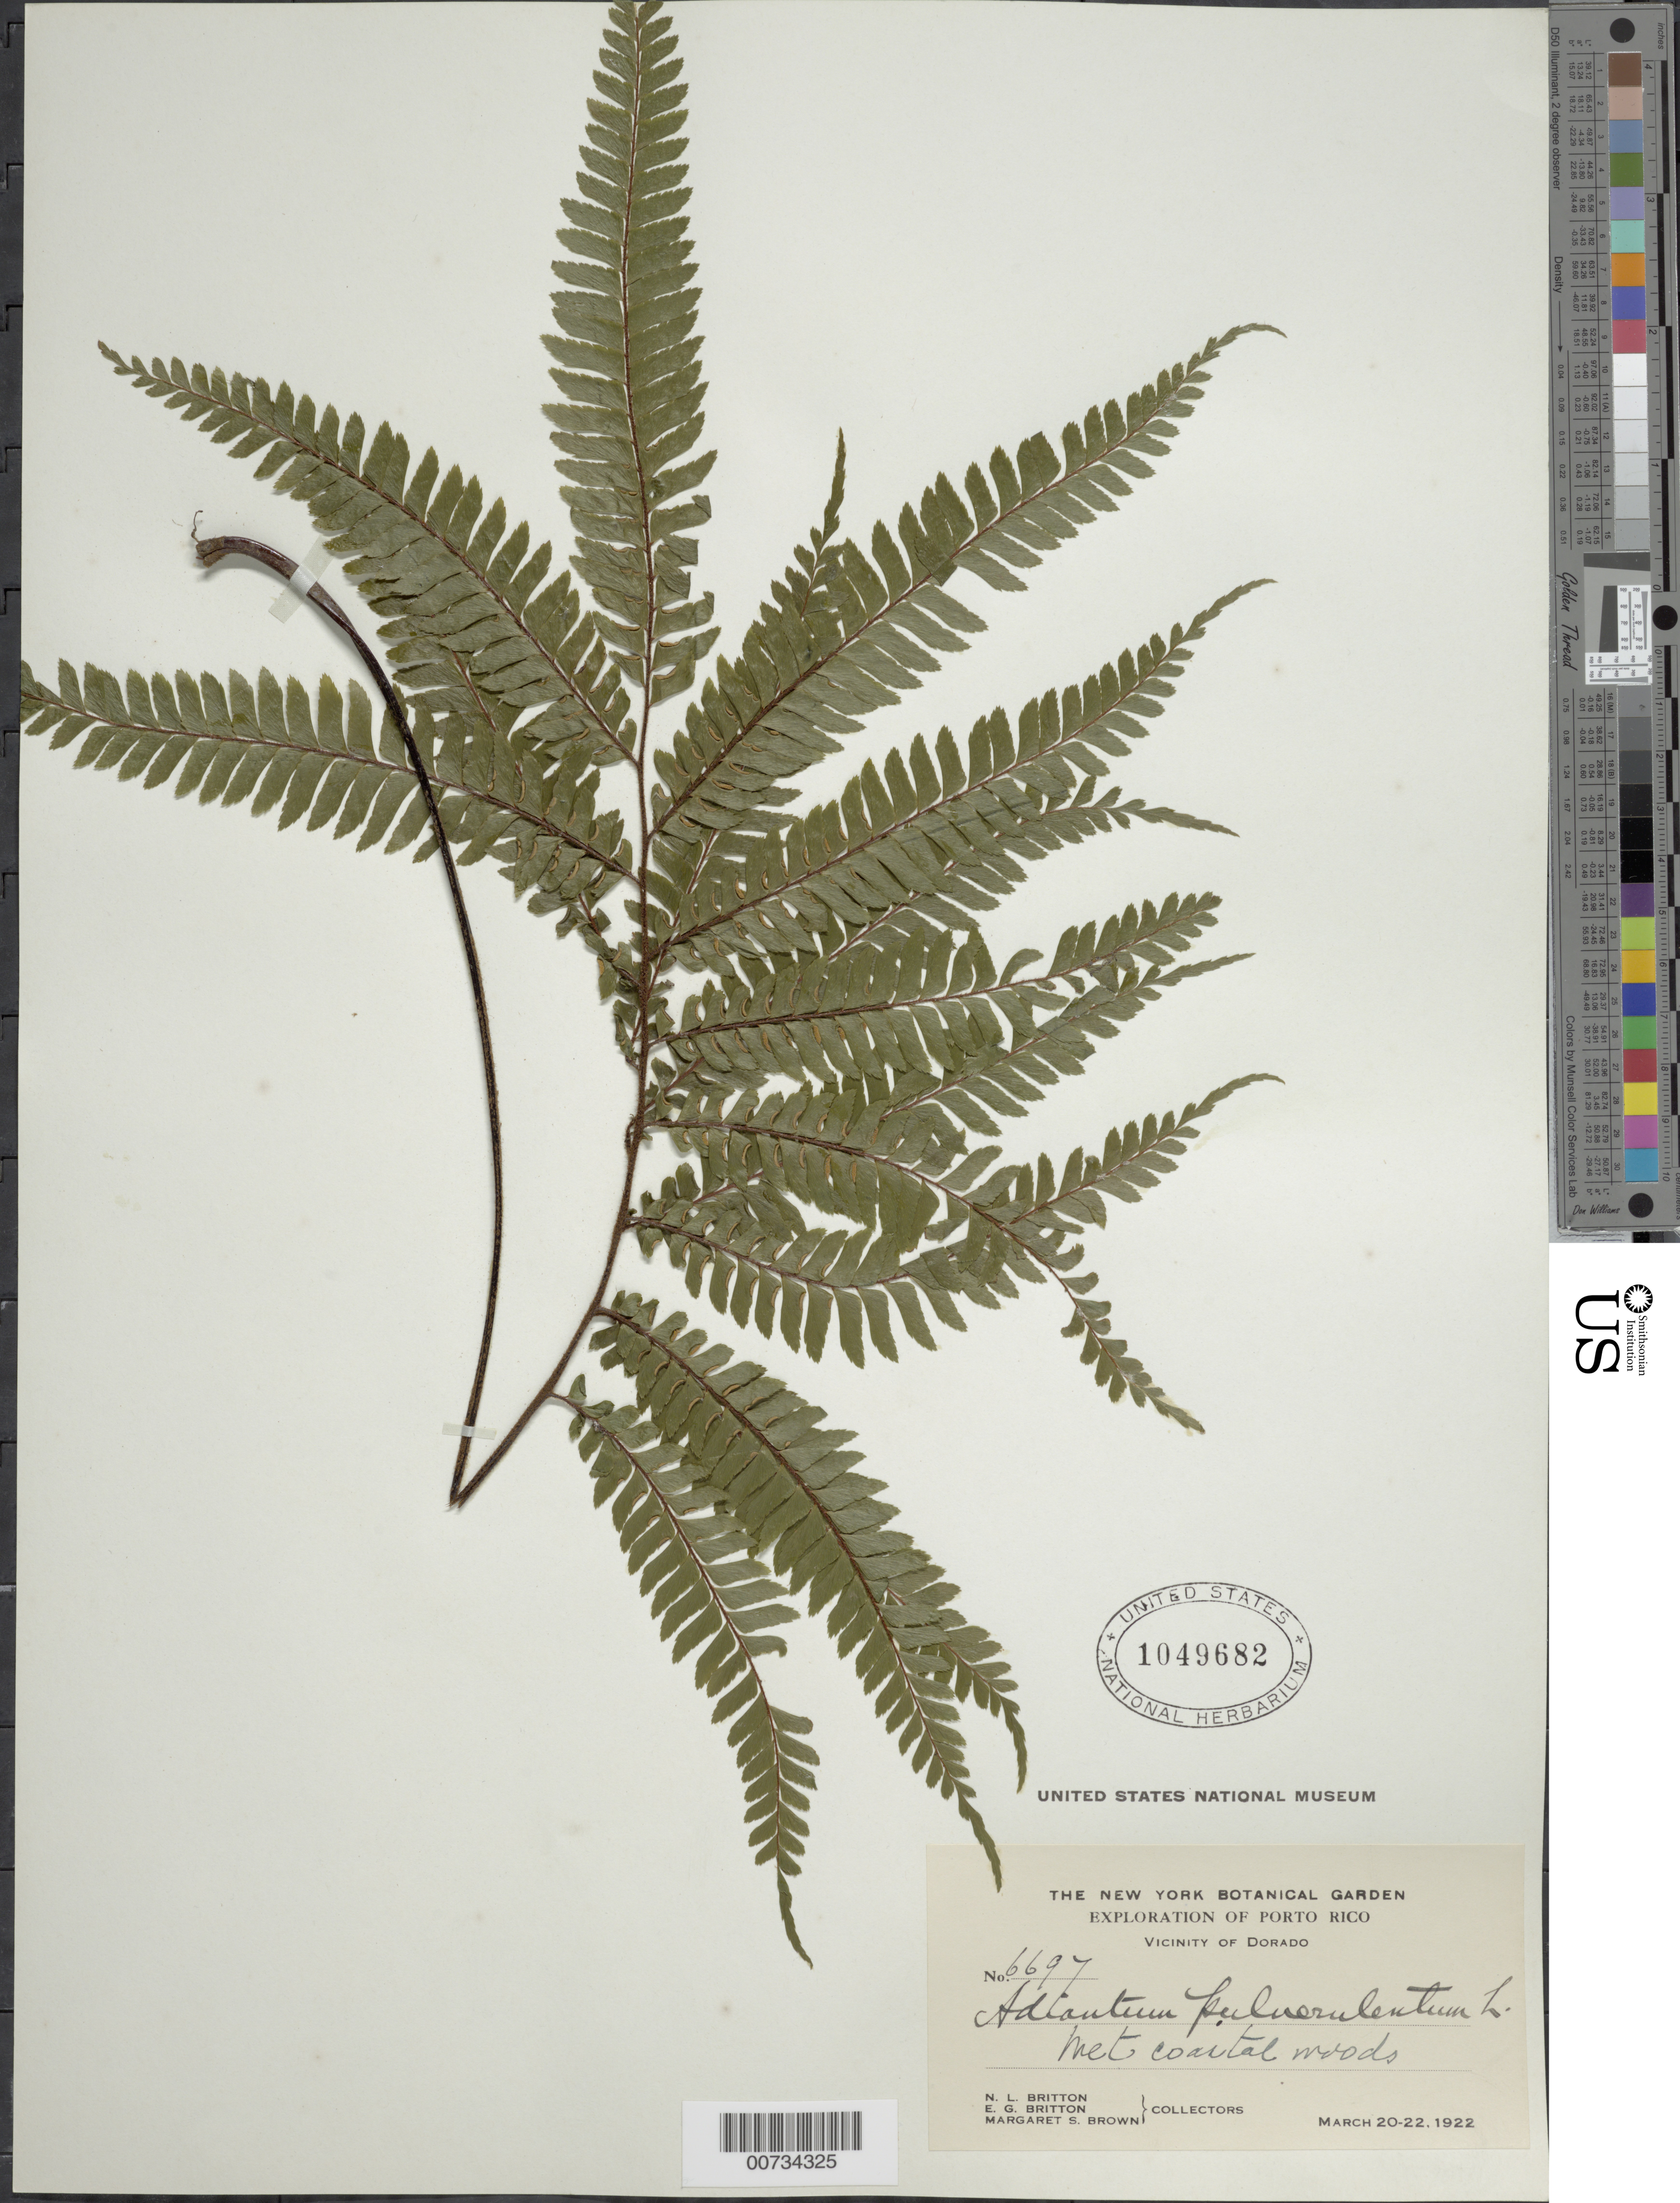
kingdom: Plantae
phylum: Tracheophyta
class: Polypodiopsida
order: Polypodiales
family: Pteridaceae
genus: Adiantum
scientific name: Adiantum pulverulentum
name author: L.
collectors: N. Britton, E. G. Britton & M. S. Brown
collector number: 6697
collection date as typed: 20 Mar 1922 to 22 Mar 1922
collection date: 1922-03-20/1922-03-22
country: Puerto Rico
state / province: Dorado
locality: Dorado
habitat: Wet coastal woods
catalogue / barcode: US 1049682